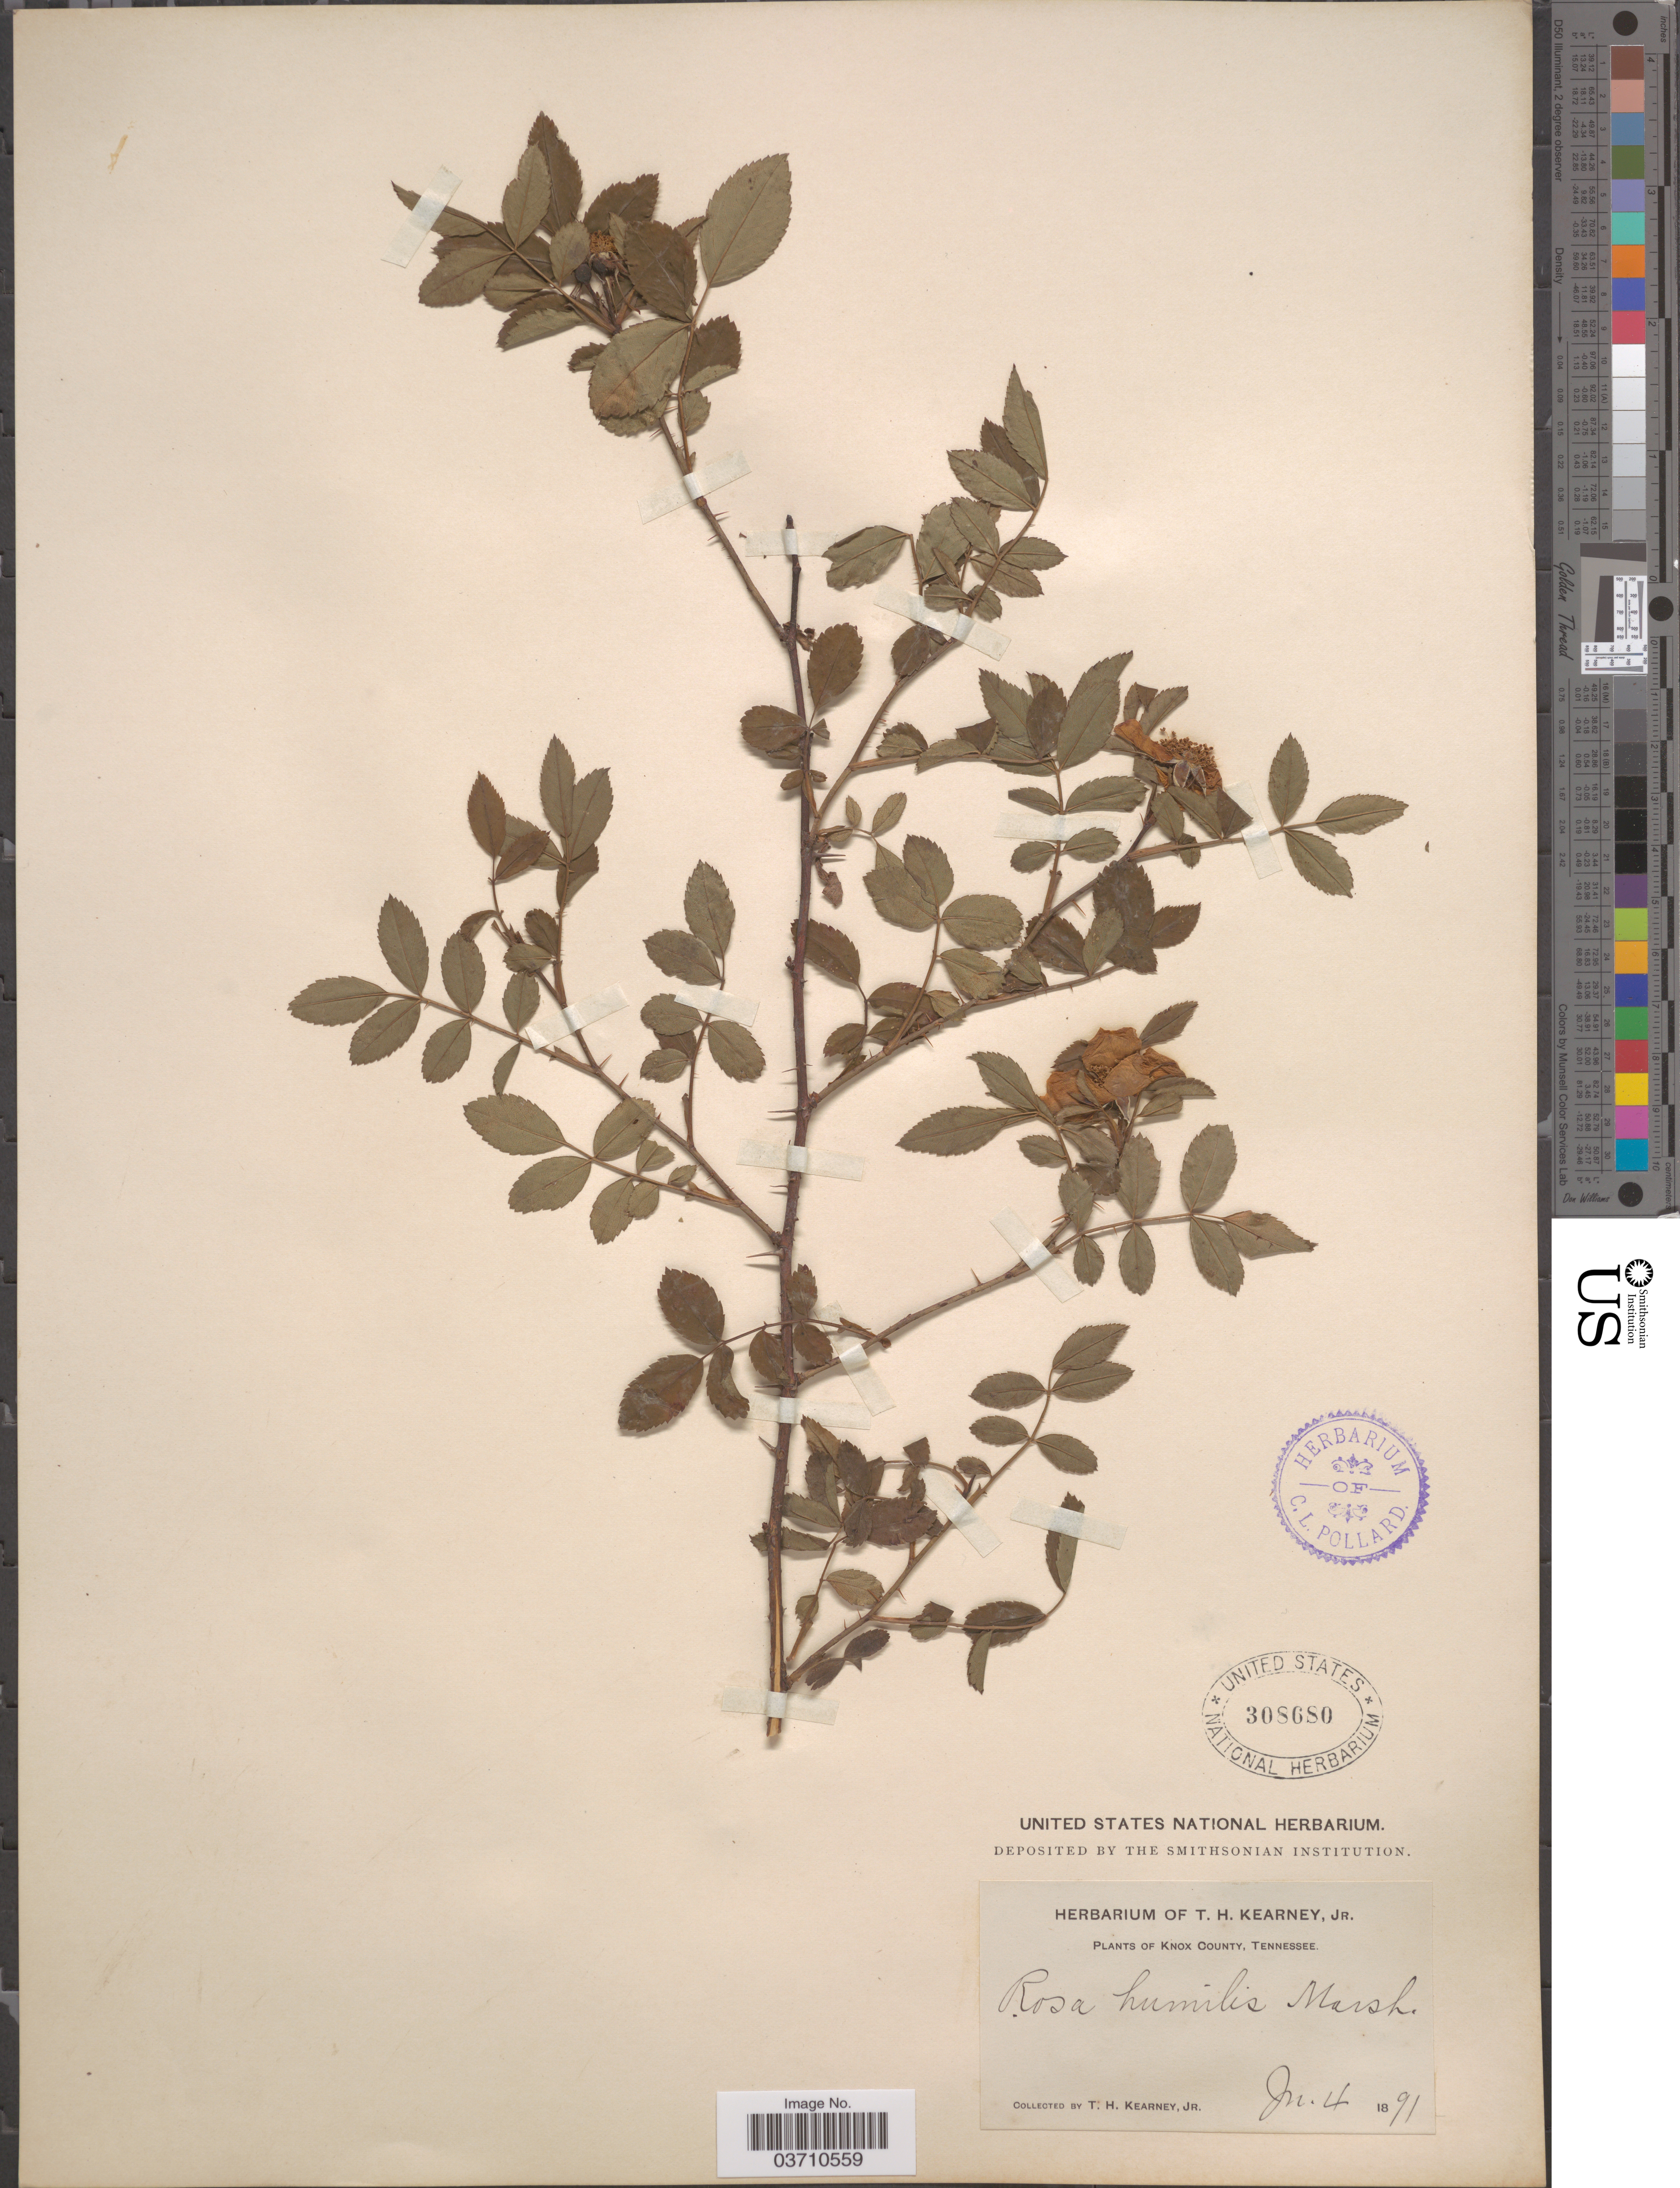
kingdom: Plantae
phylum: Tracheophyta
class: Magnoliopsida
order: Rosales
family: Rosaceae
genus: Rosa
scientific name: Rosa humilis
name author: Marshall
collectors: T. H. Kearney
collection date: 1891-06-04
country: United States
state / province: Tennessee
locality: Knox County.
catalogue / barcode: US 308680